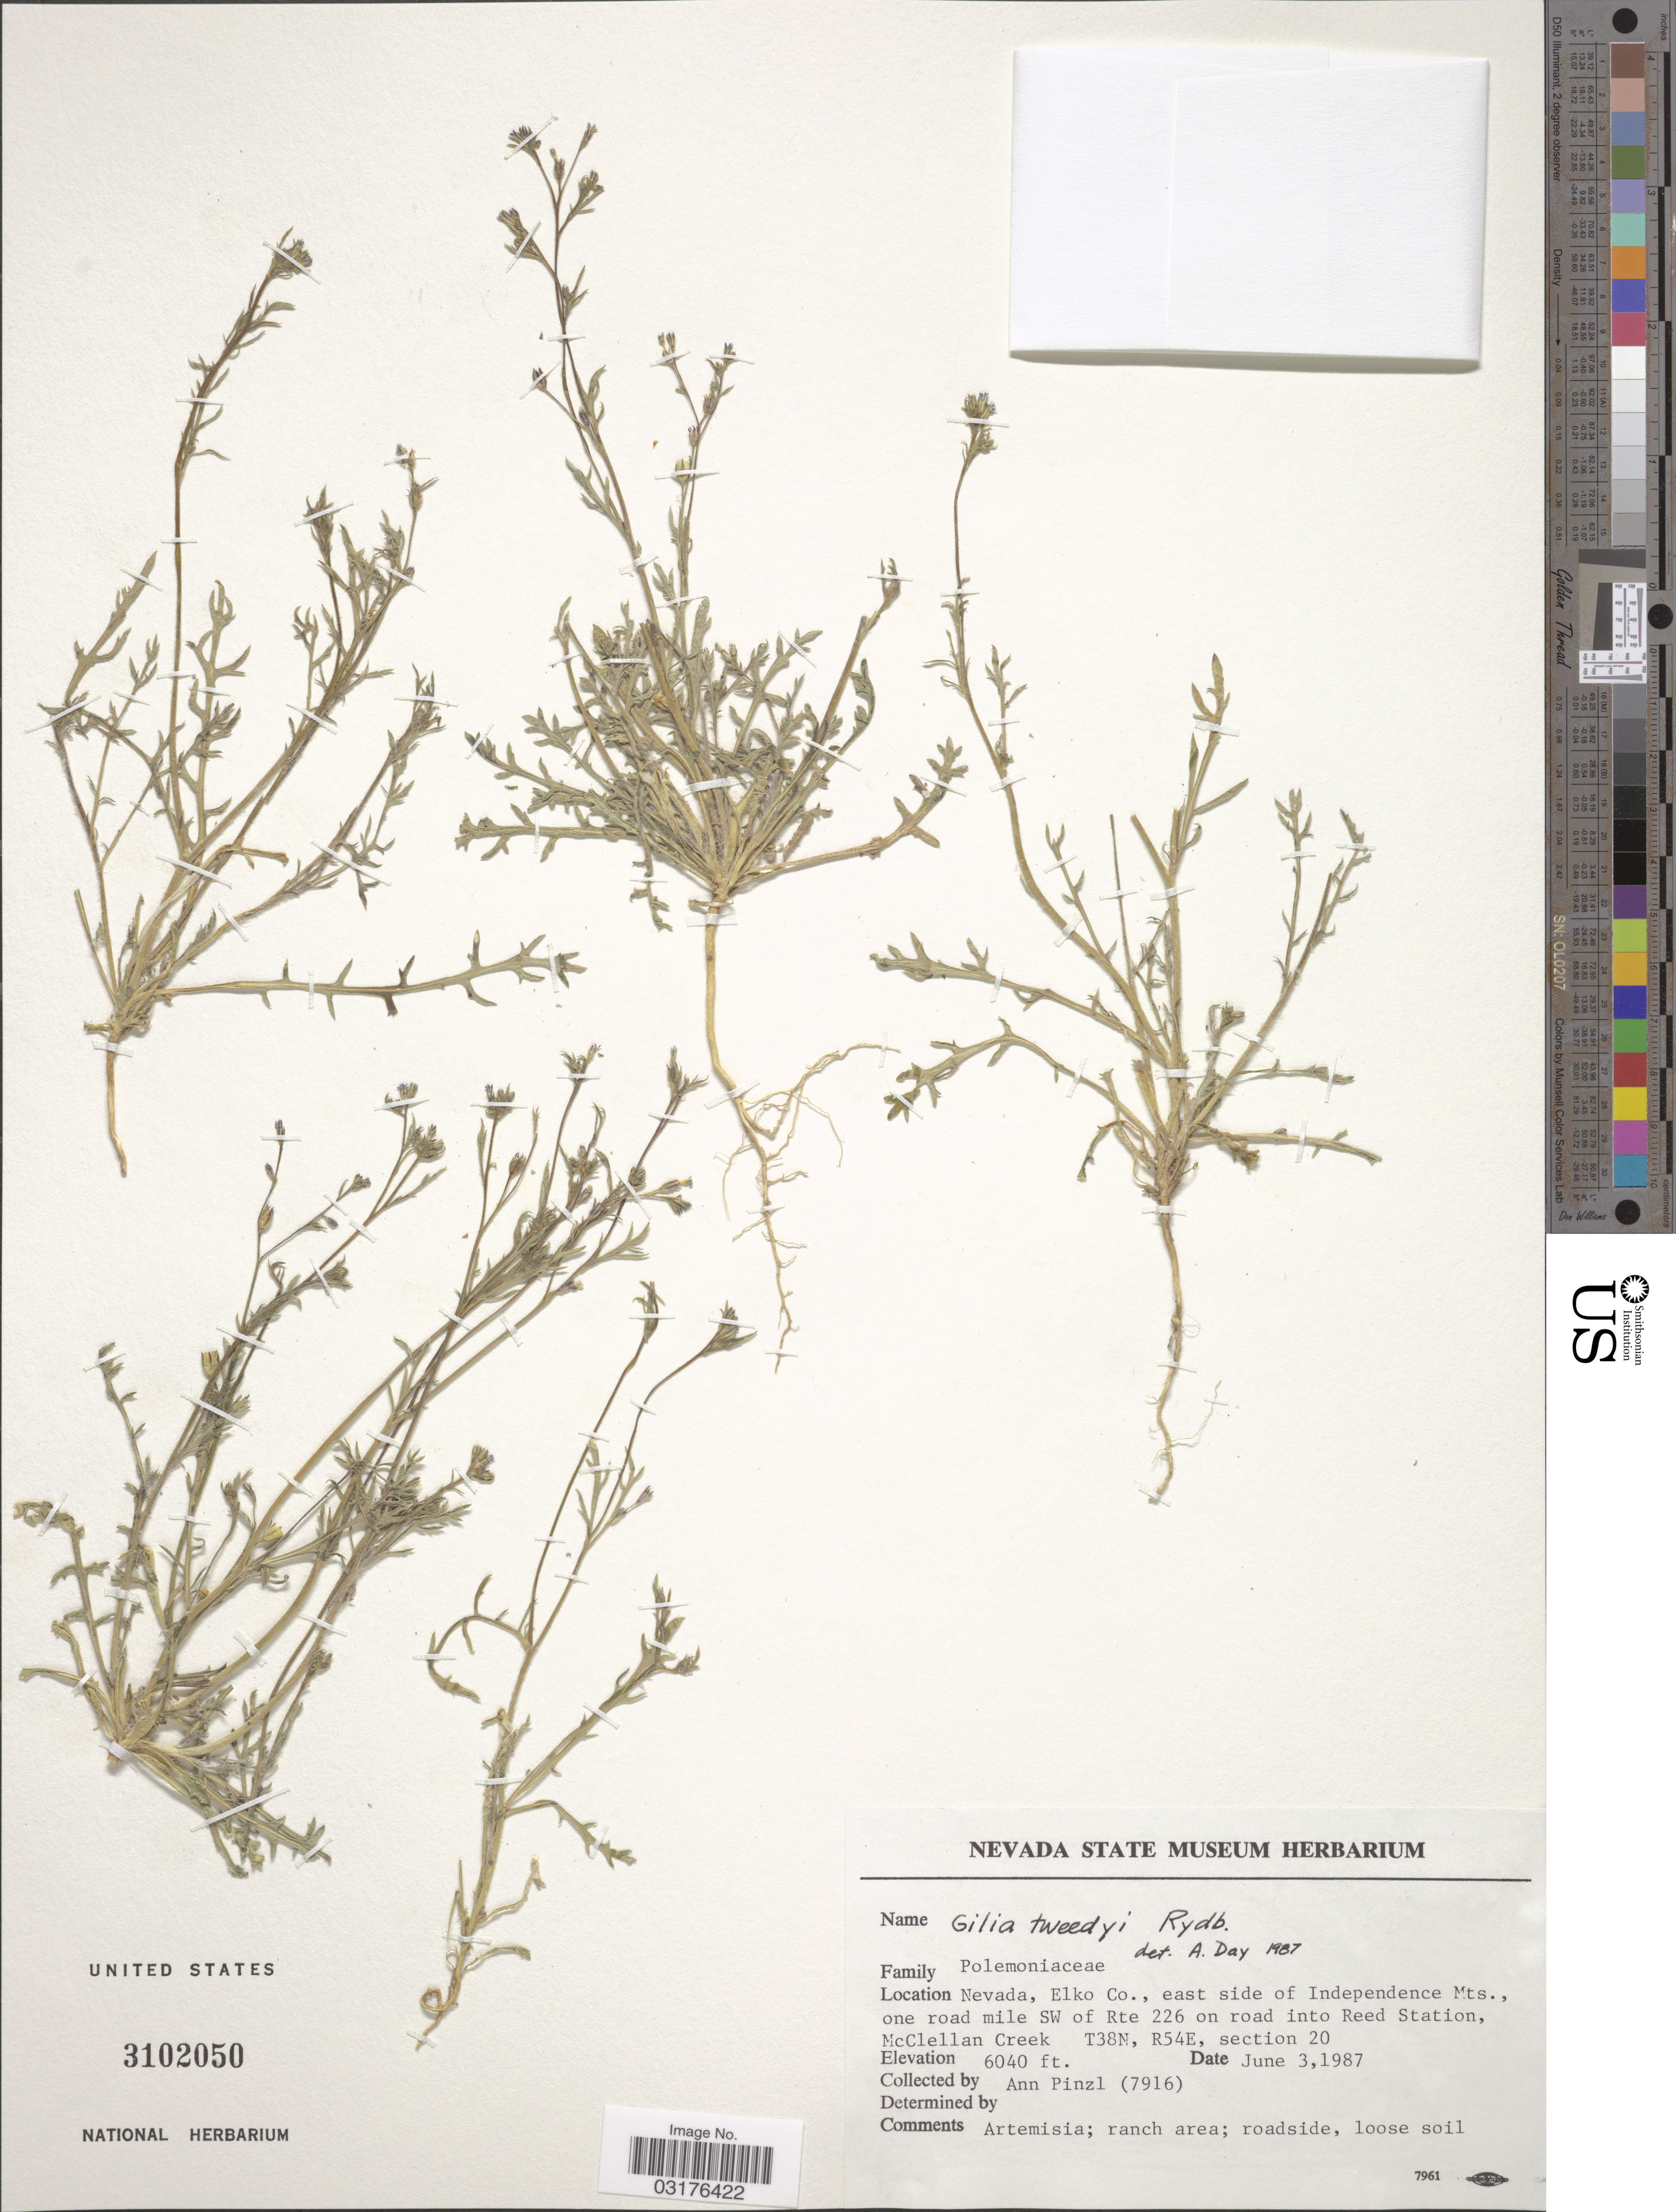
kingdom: Plantae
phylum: Tracheophyta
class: Magnoliopsida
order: Ericales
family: Polemoniaceae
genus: Gilia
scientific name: Gilia tweedyi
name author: Rydb.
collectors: A. Pinzl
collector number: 7916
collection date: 1987-06-03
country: United States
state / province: Nevada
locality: Elko Co., east side of Independence Mts., one road mile SW of Rte 226 on road into Reed Station, McClellan Creek, T38N, R54E, section 20.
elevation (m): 1841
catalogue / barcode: US 3102050